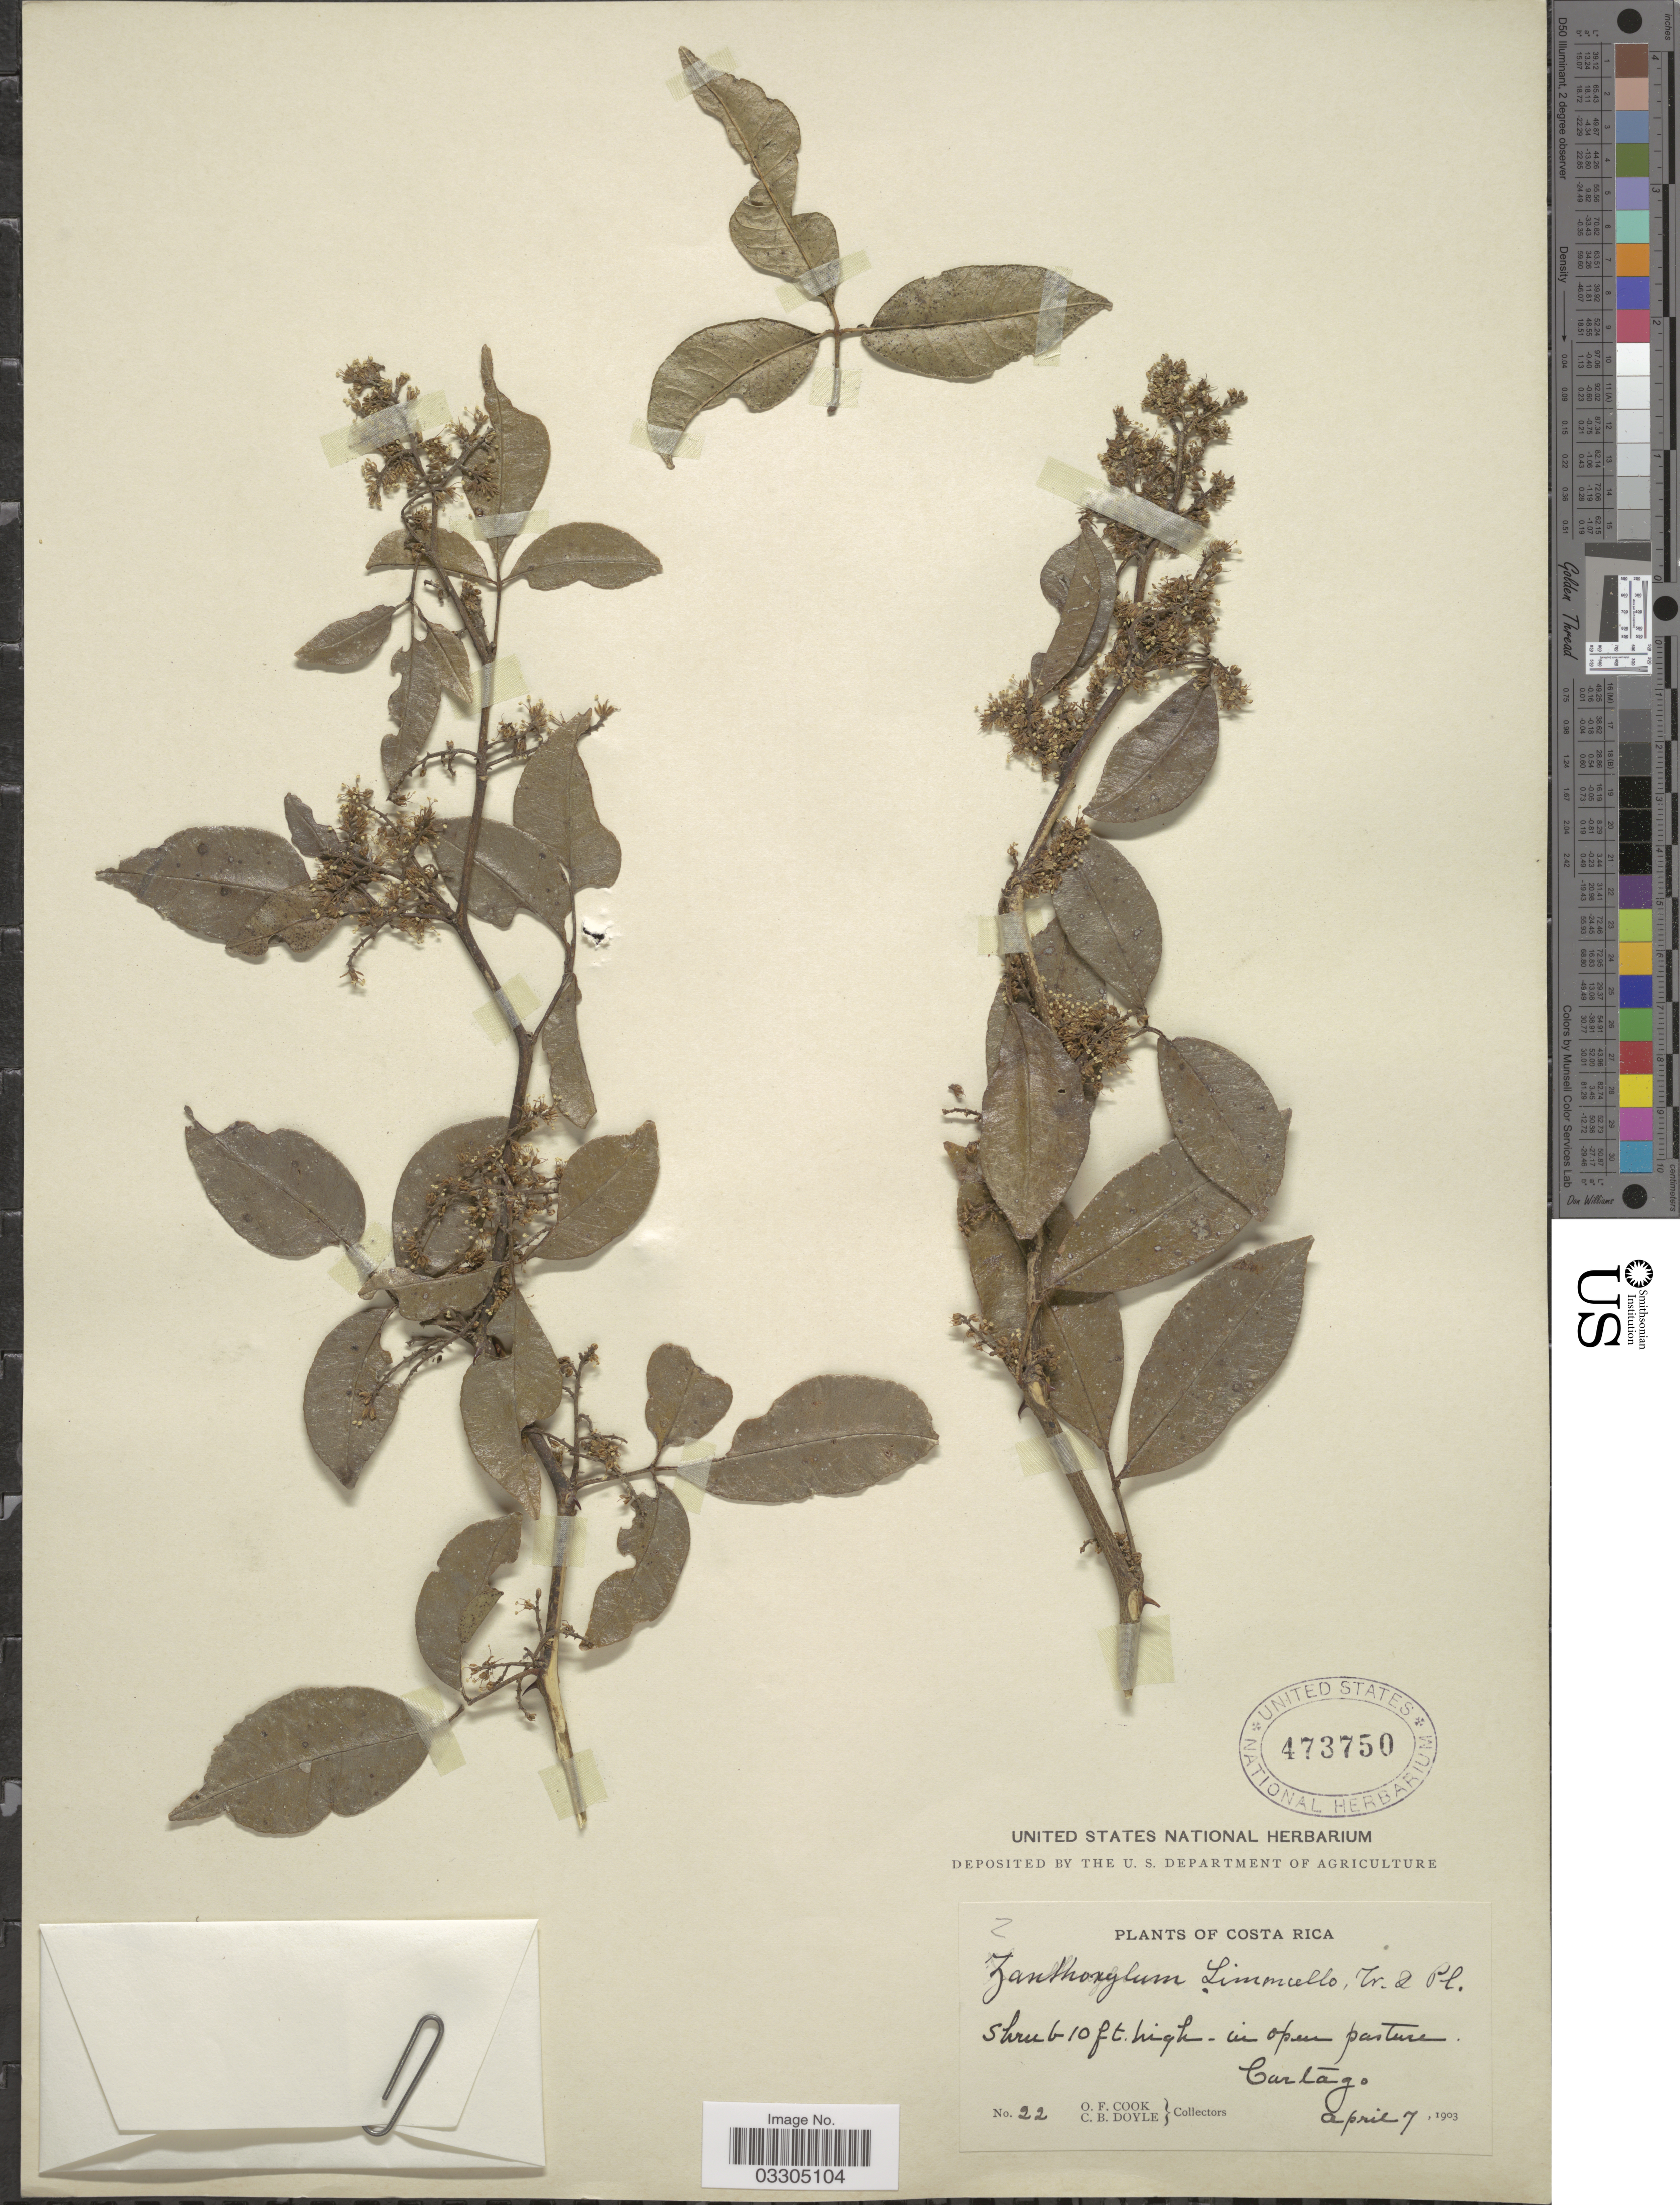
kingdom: Plantae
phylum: Tracheophyta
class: Magnoliopsida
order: Sapindales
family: Rutaceae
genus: Zanthoxylum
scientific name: Zanthoxylum limoncello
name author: Planch. & Oerst.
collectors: O. F. Cook & C. Doyle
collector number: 22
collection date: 1903-04-07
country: Costa Rica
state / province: Cartago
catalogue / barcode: US 473750